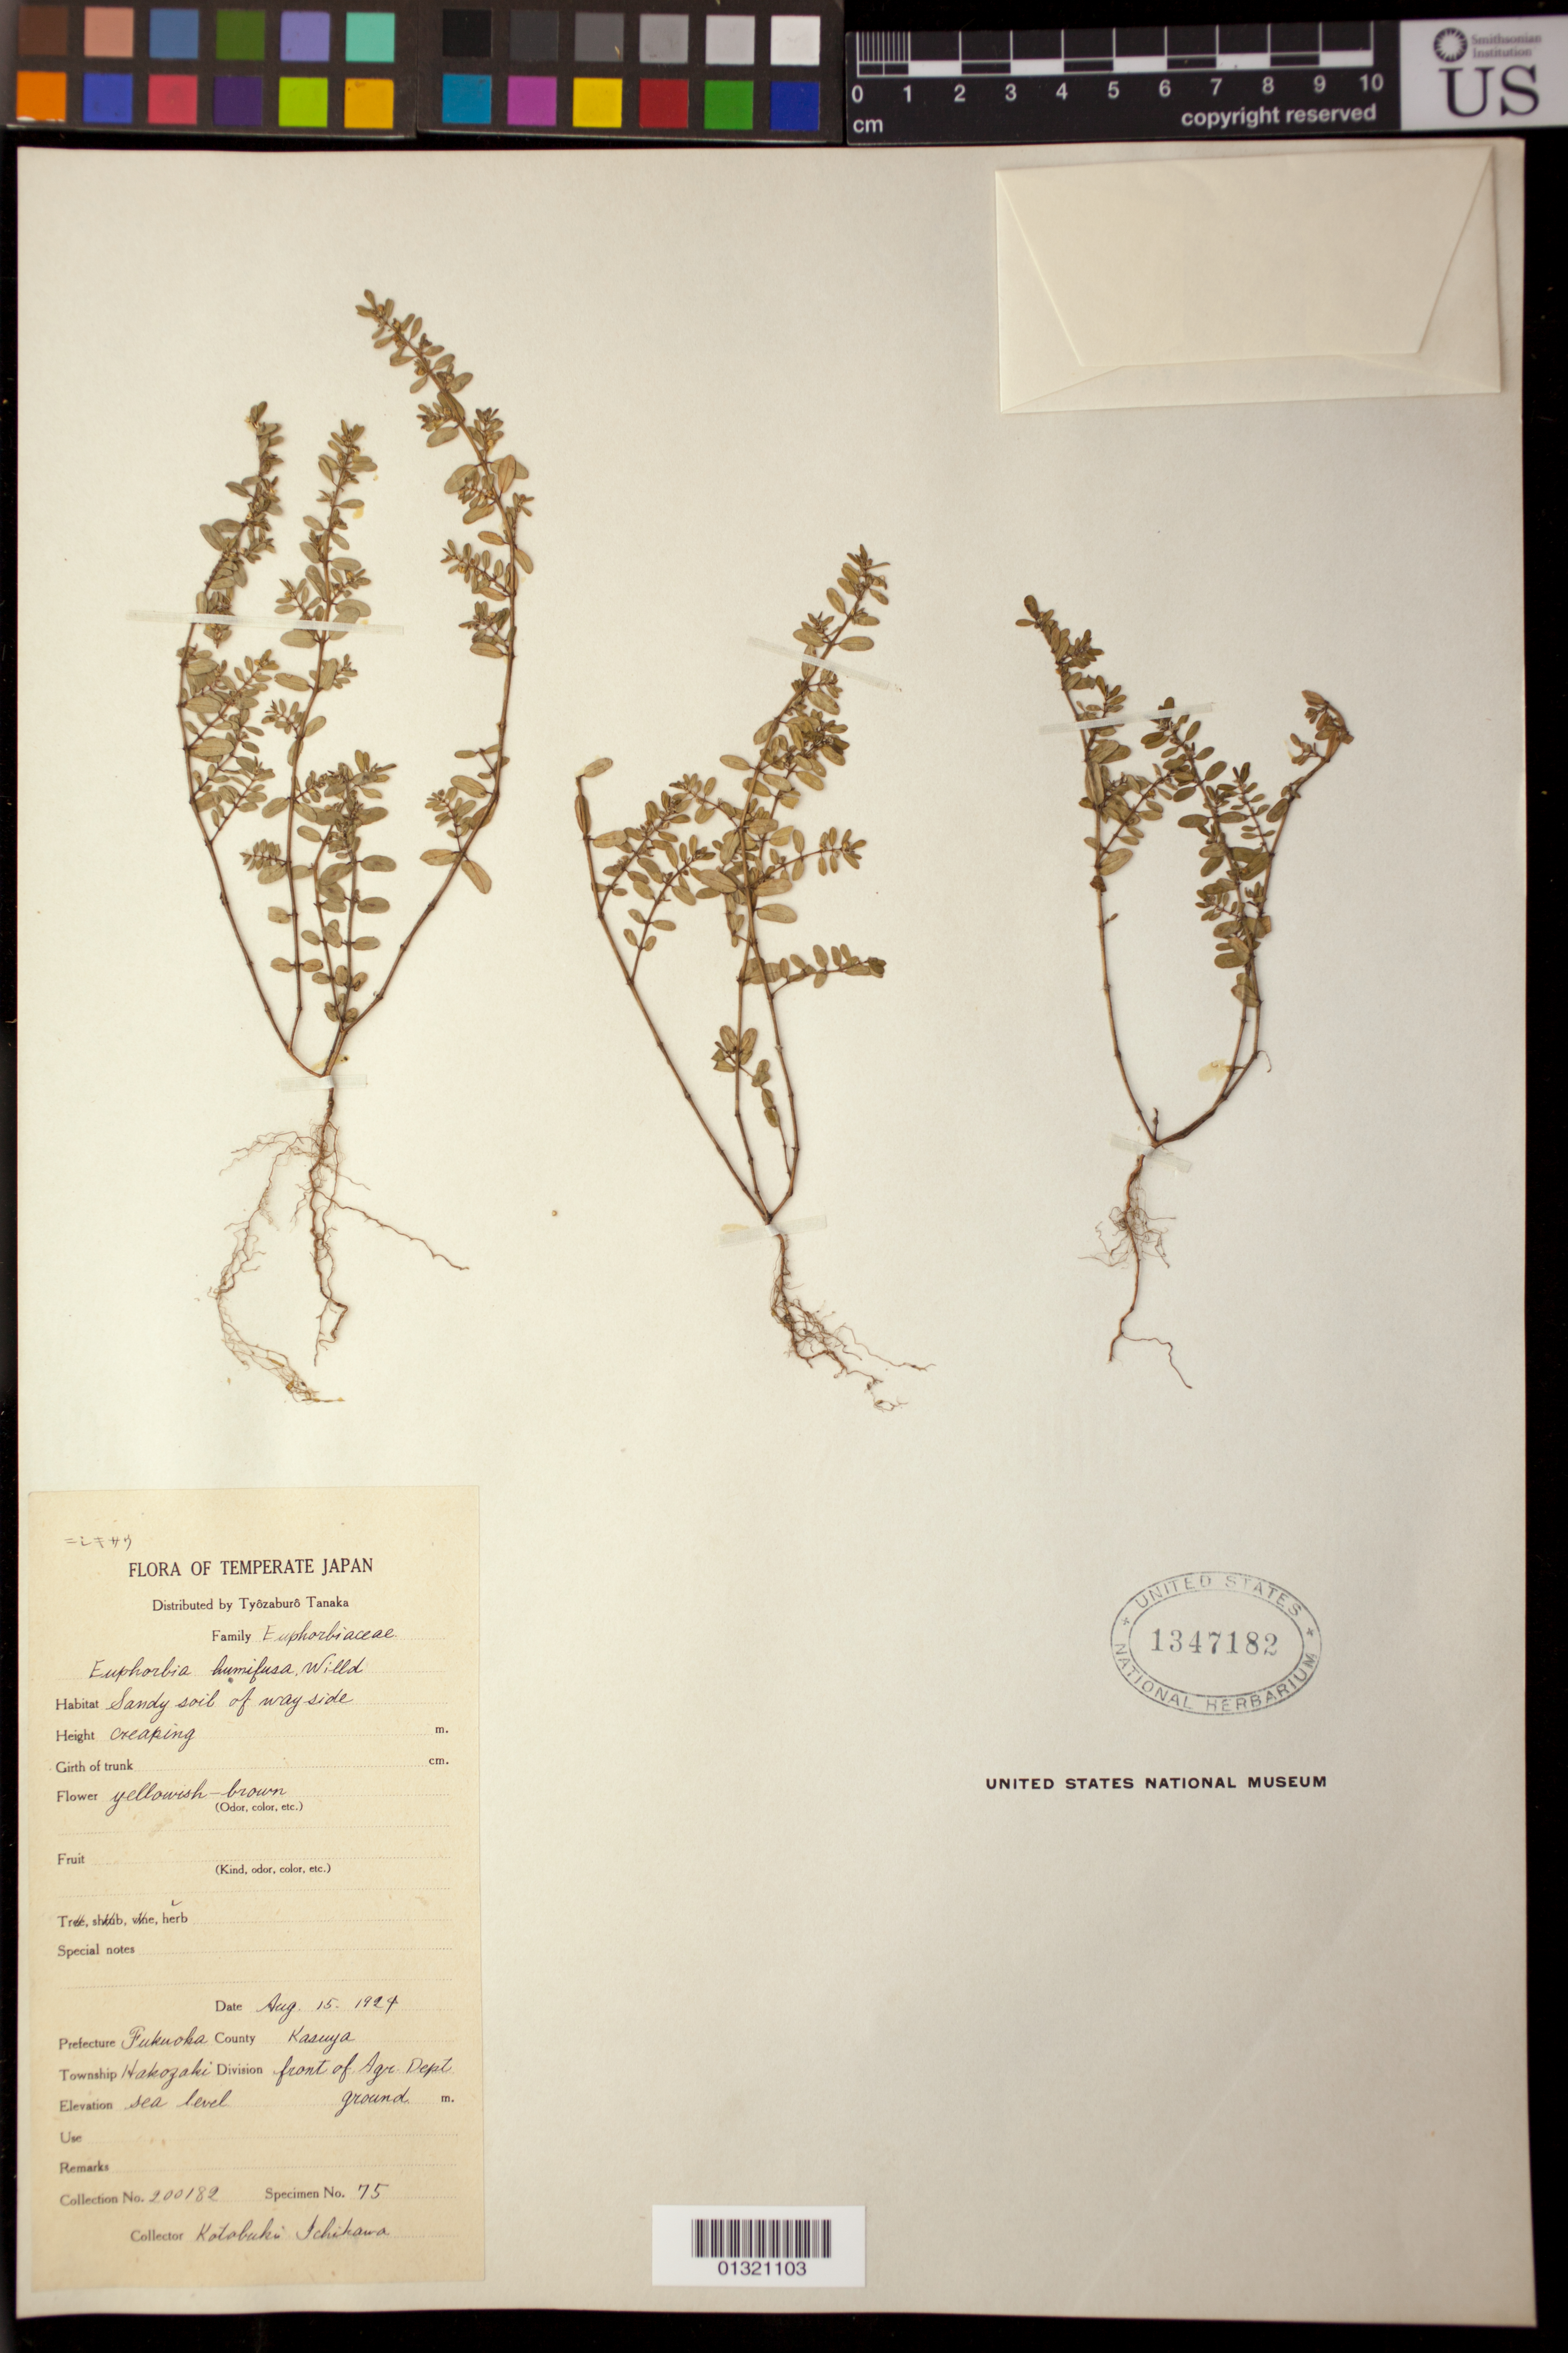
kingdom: Plantae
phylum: Tracheophyta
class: Magnoliopsida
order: Malpighiales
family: Euphorbiaceae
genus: Euphorbia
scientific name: Euphorbia humifusa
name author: Willd. ex Schlecht.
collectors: K. Ichikawa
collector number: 200182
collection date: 1924-08-15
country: Japan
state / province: Hukuoka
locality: Kasuya, Hakozaki, front of Agr. Dept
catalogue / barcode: US 1347182